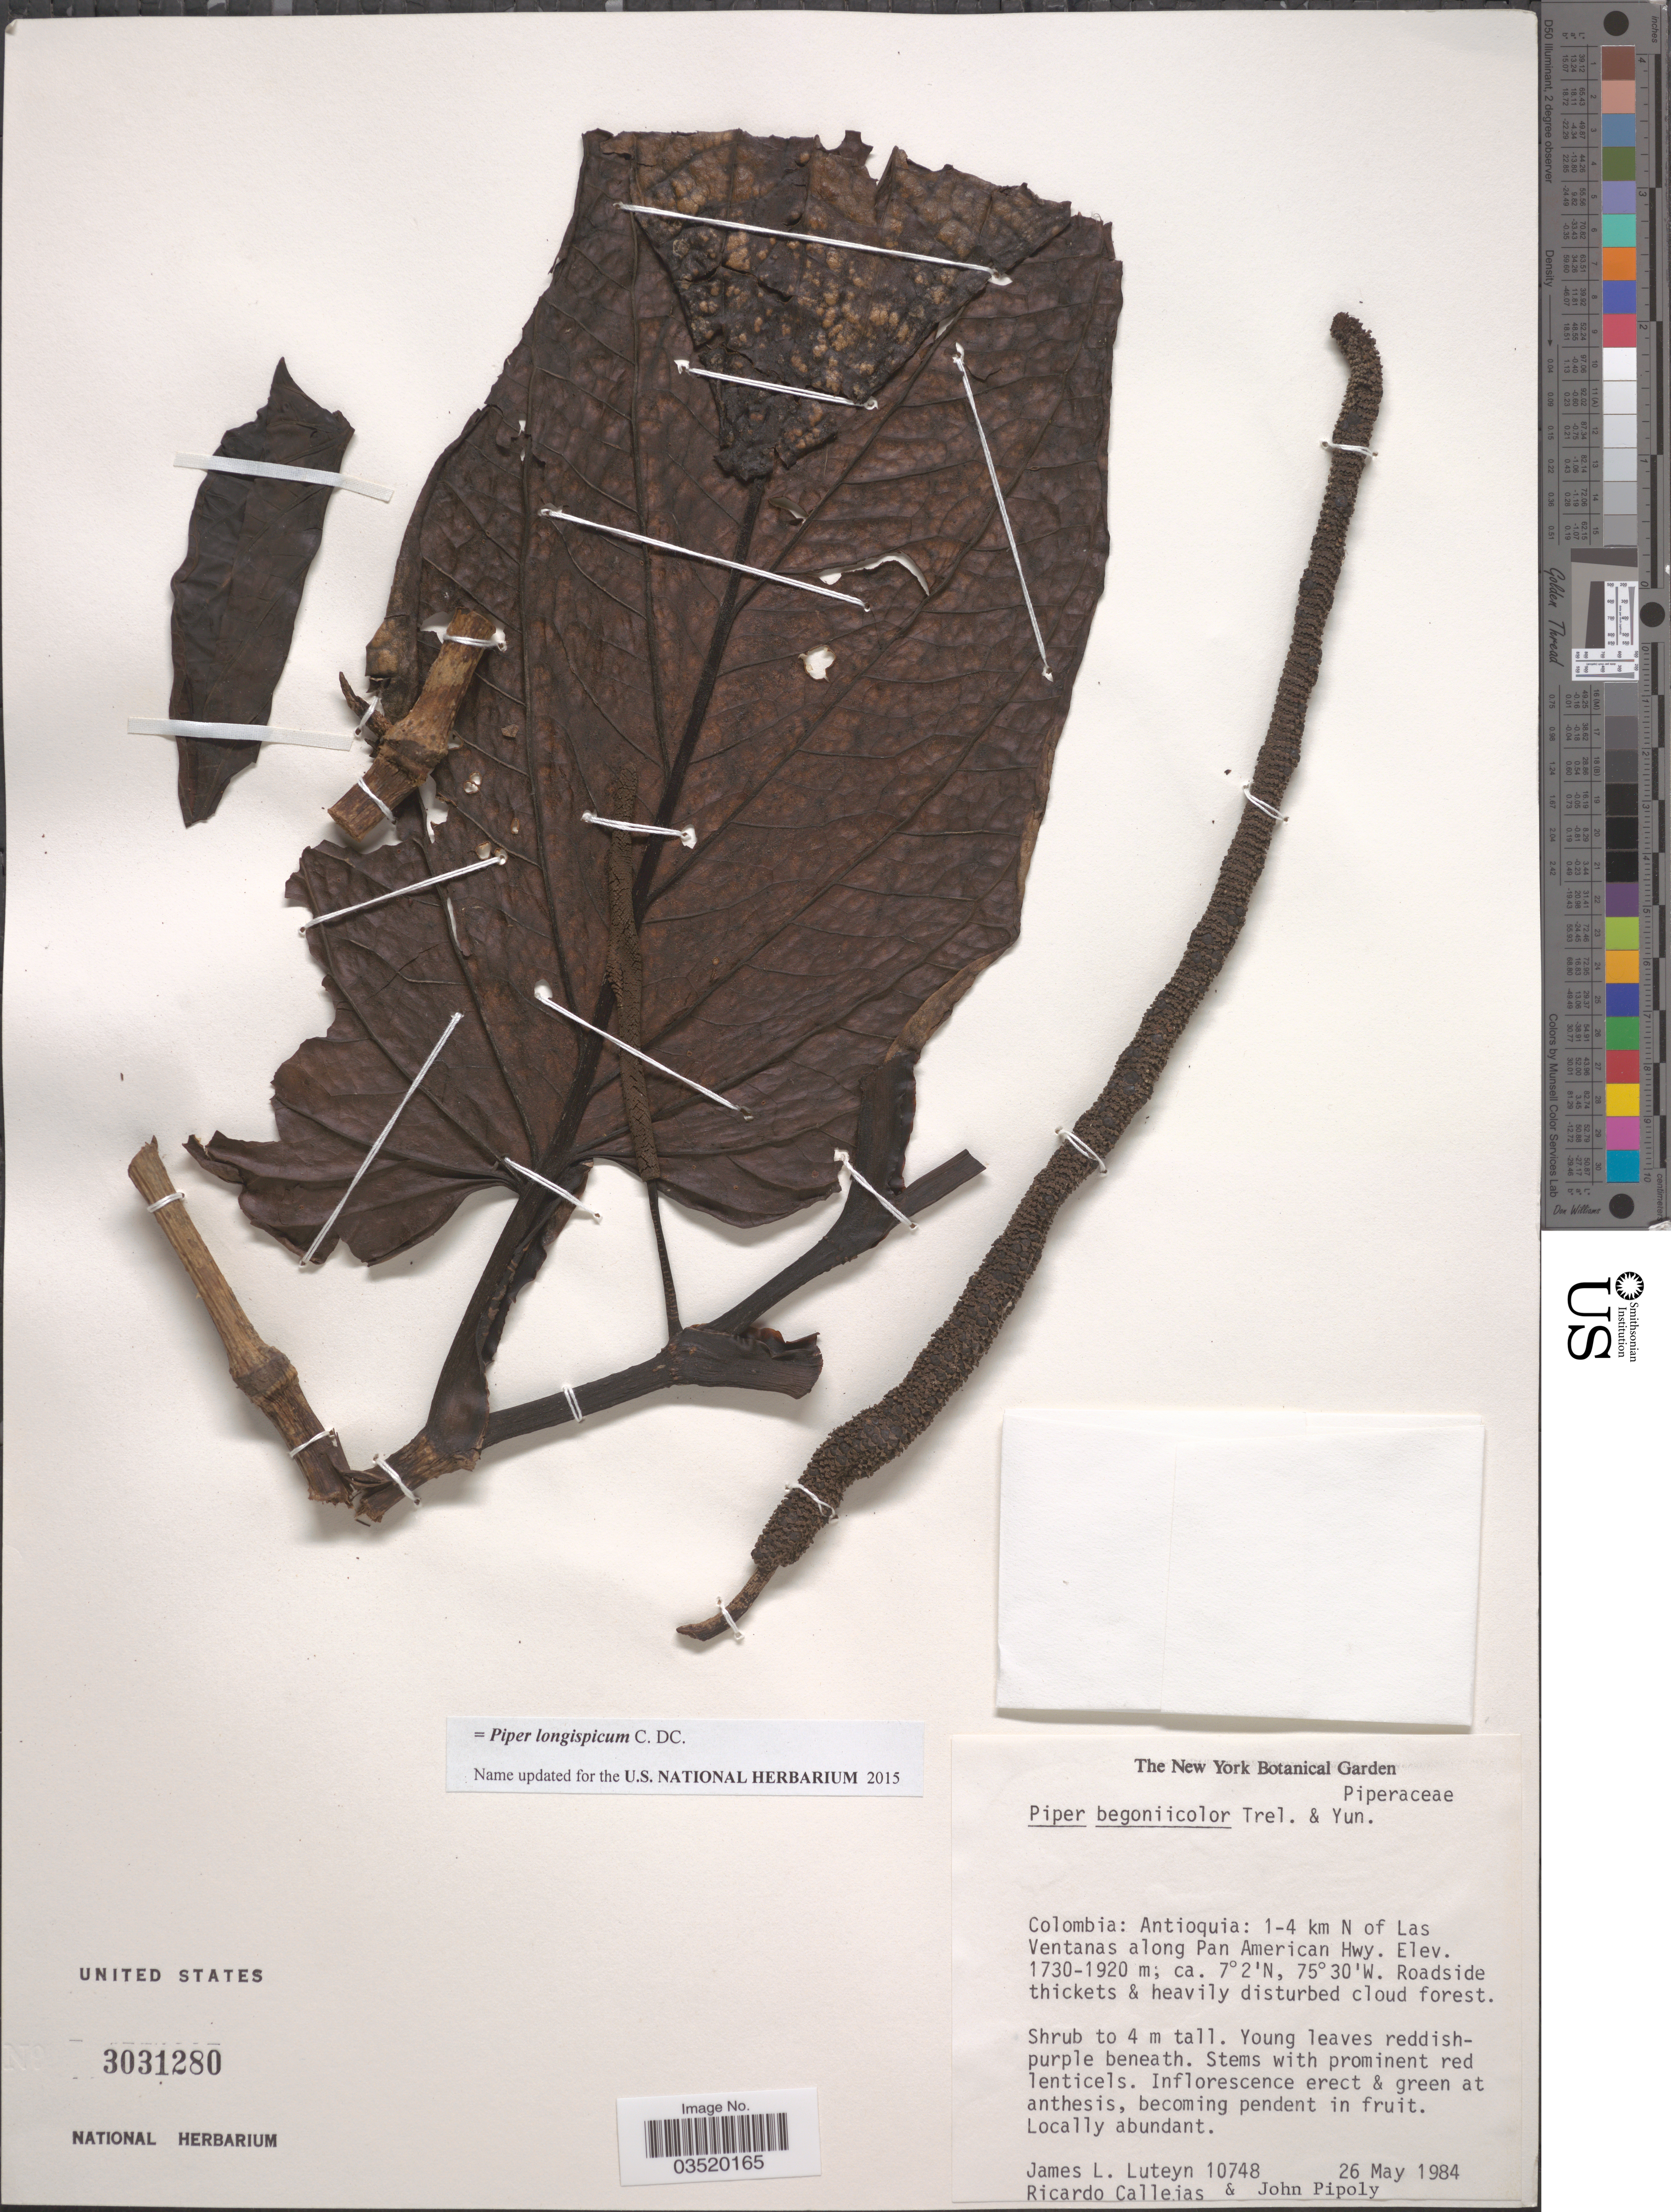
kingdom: Plantae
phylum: Tracheophyta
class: Magnoliopsida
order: Piperales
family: Piperaceae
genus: Piper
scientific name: Piper longispicum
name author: C. DC.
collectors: J. Luteyn, R. Callejas & J. J. Pipoly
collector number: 10748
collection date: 1984-05-26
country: Colombia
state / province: Antioquia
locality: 1-4 km N of Las Ventanas along Pan American Hwy.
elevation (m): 1730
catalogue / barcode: US 3031280